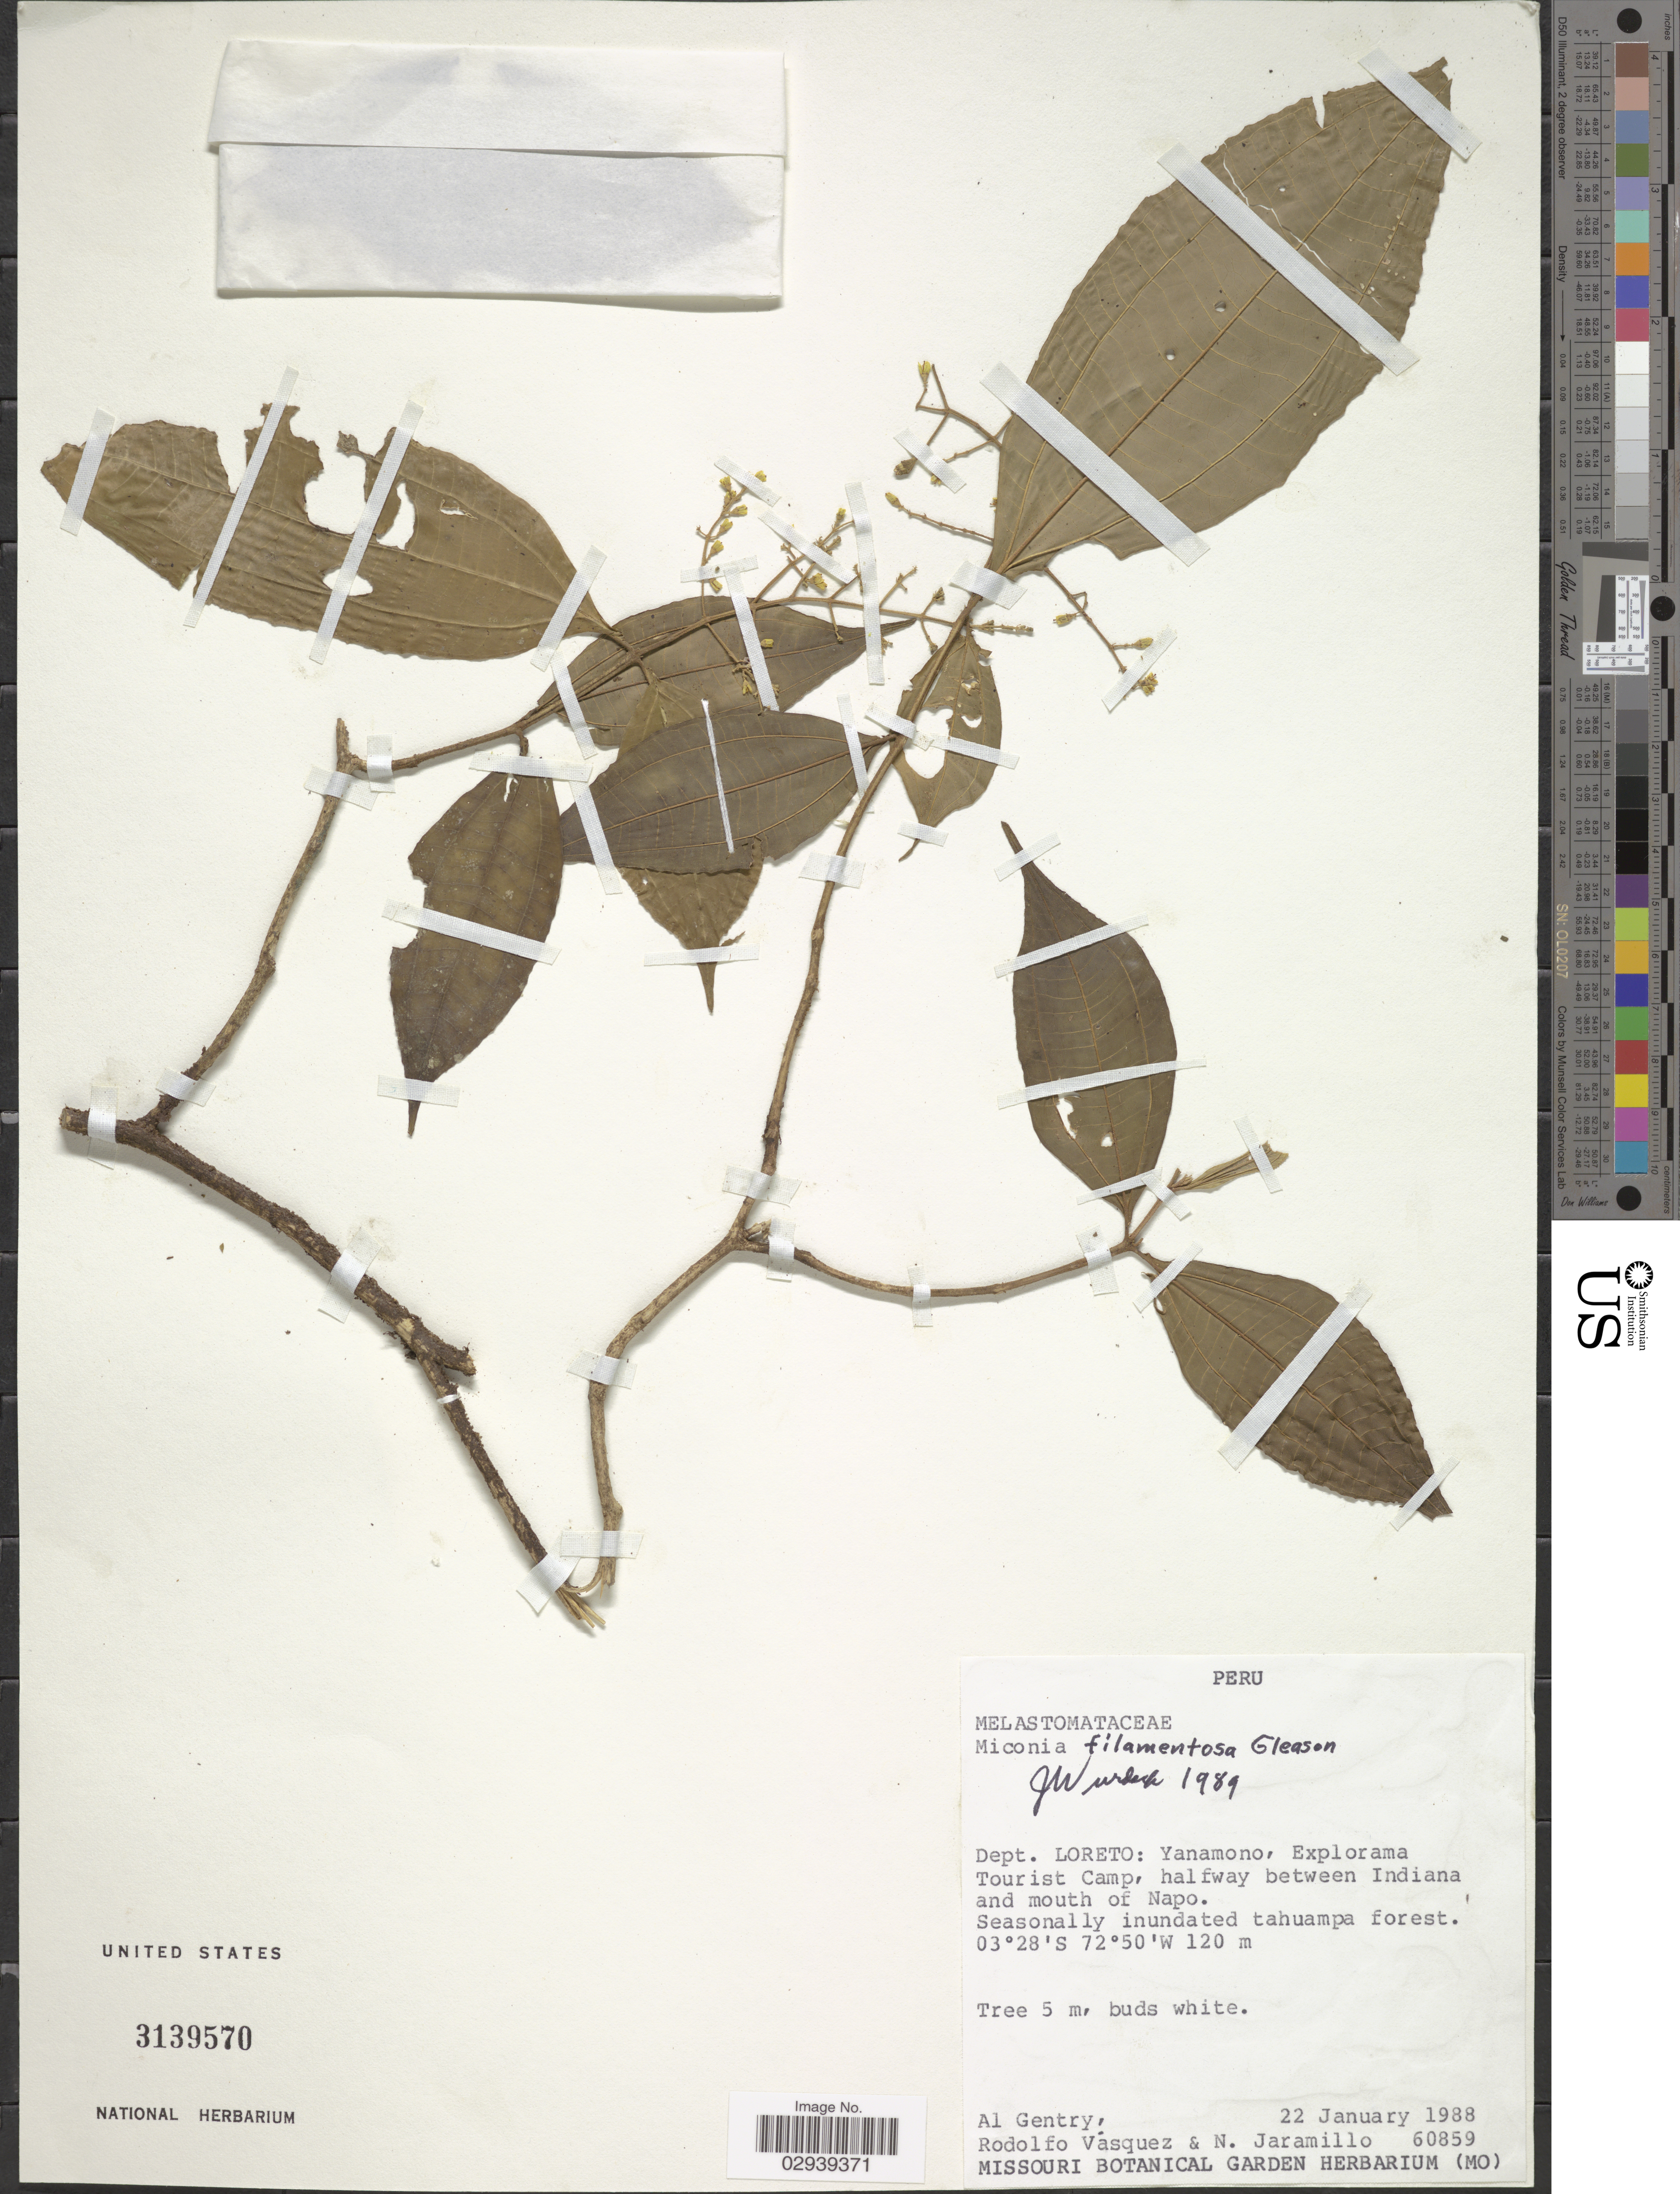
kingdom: Plantae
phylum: Tracheophyta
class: Magnoliopsida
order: Myrtales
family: Melastomataceae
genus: Miconia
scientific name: Miconia filamentosa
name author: Gleason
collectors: A. H. Gentry, R. Vásquez & N. Jaramillo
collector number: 60859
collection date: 1988-01-22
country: Peru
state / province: Loreto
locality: Dept. Loreto: Yanamono, Explorama Tourist Camp, halfway between Indiana and mouth of Napo.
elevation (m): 120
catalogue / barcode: US 3139570